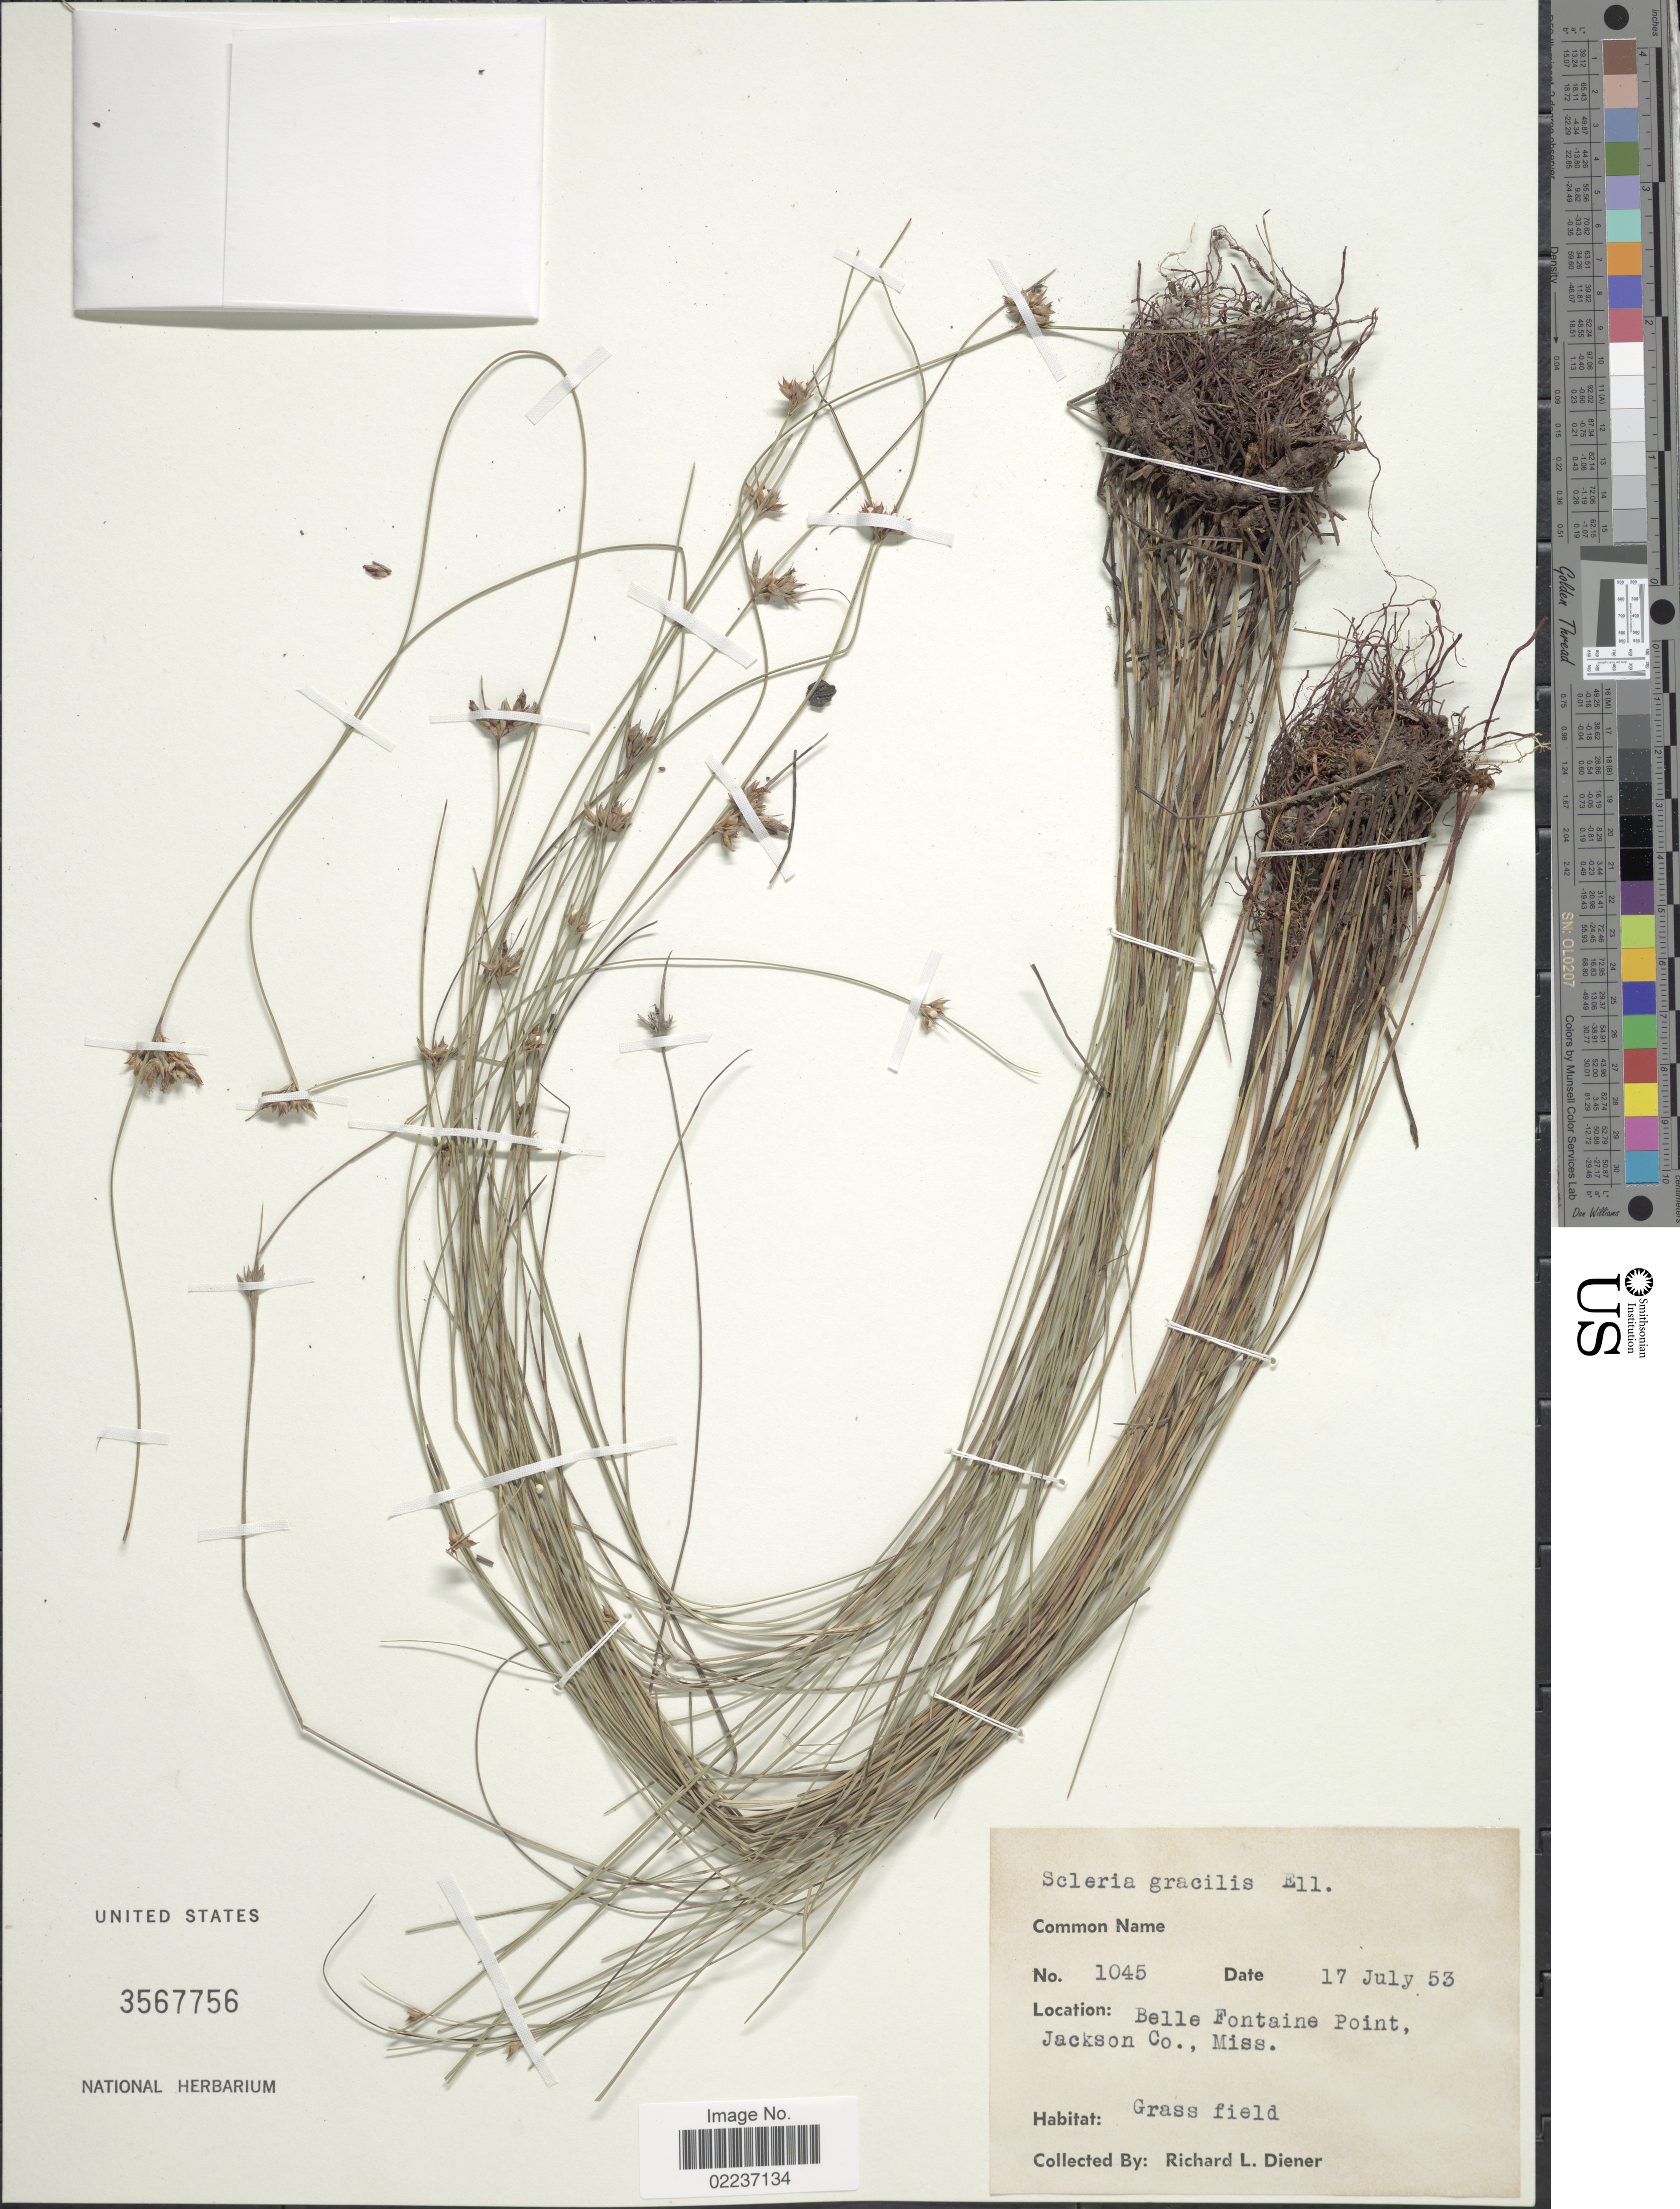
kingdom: Plantae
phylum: Tracheophyta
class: Liliopsida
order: Poales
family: Cyperaceae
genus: Scleria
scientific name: Scleria georgiana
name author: Core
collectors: R. Diener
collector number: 1045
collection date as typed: Transcribed d/m/y: 17/11/53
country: United States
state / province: Mississippi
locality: Belle Fontaine Point, Jackson Co., grass field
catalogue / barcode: US 3567756